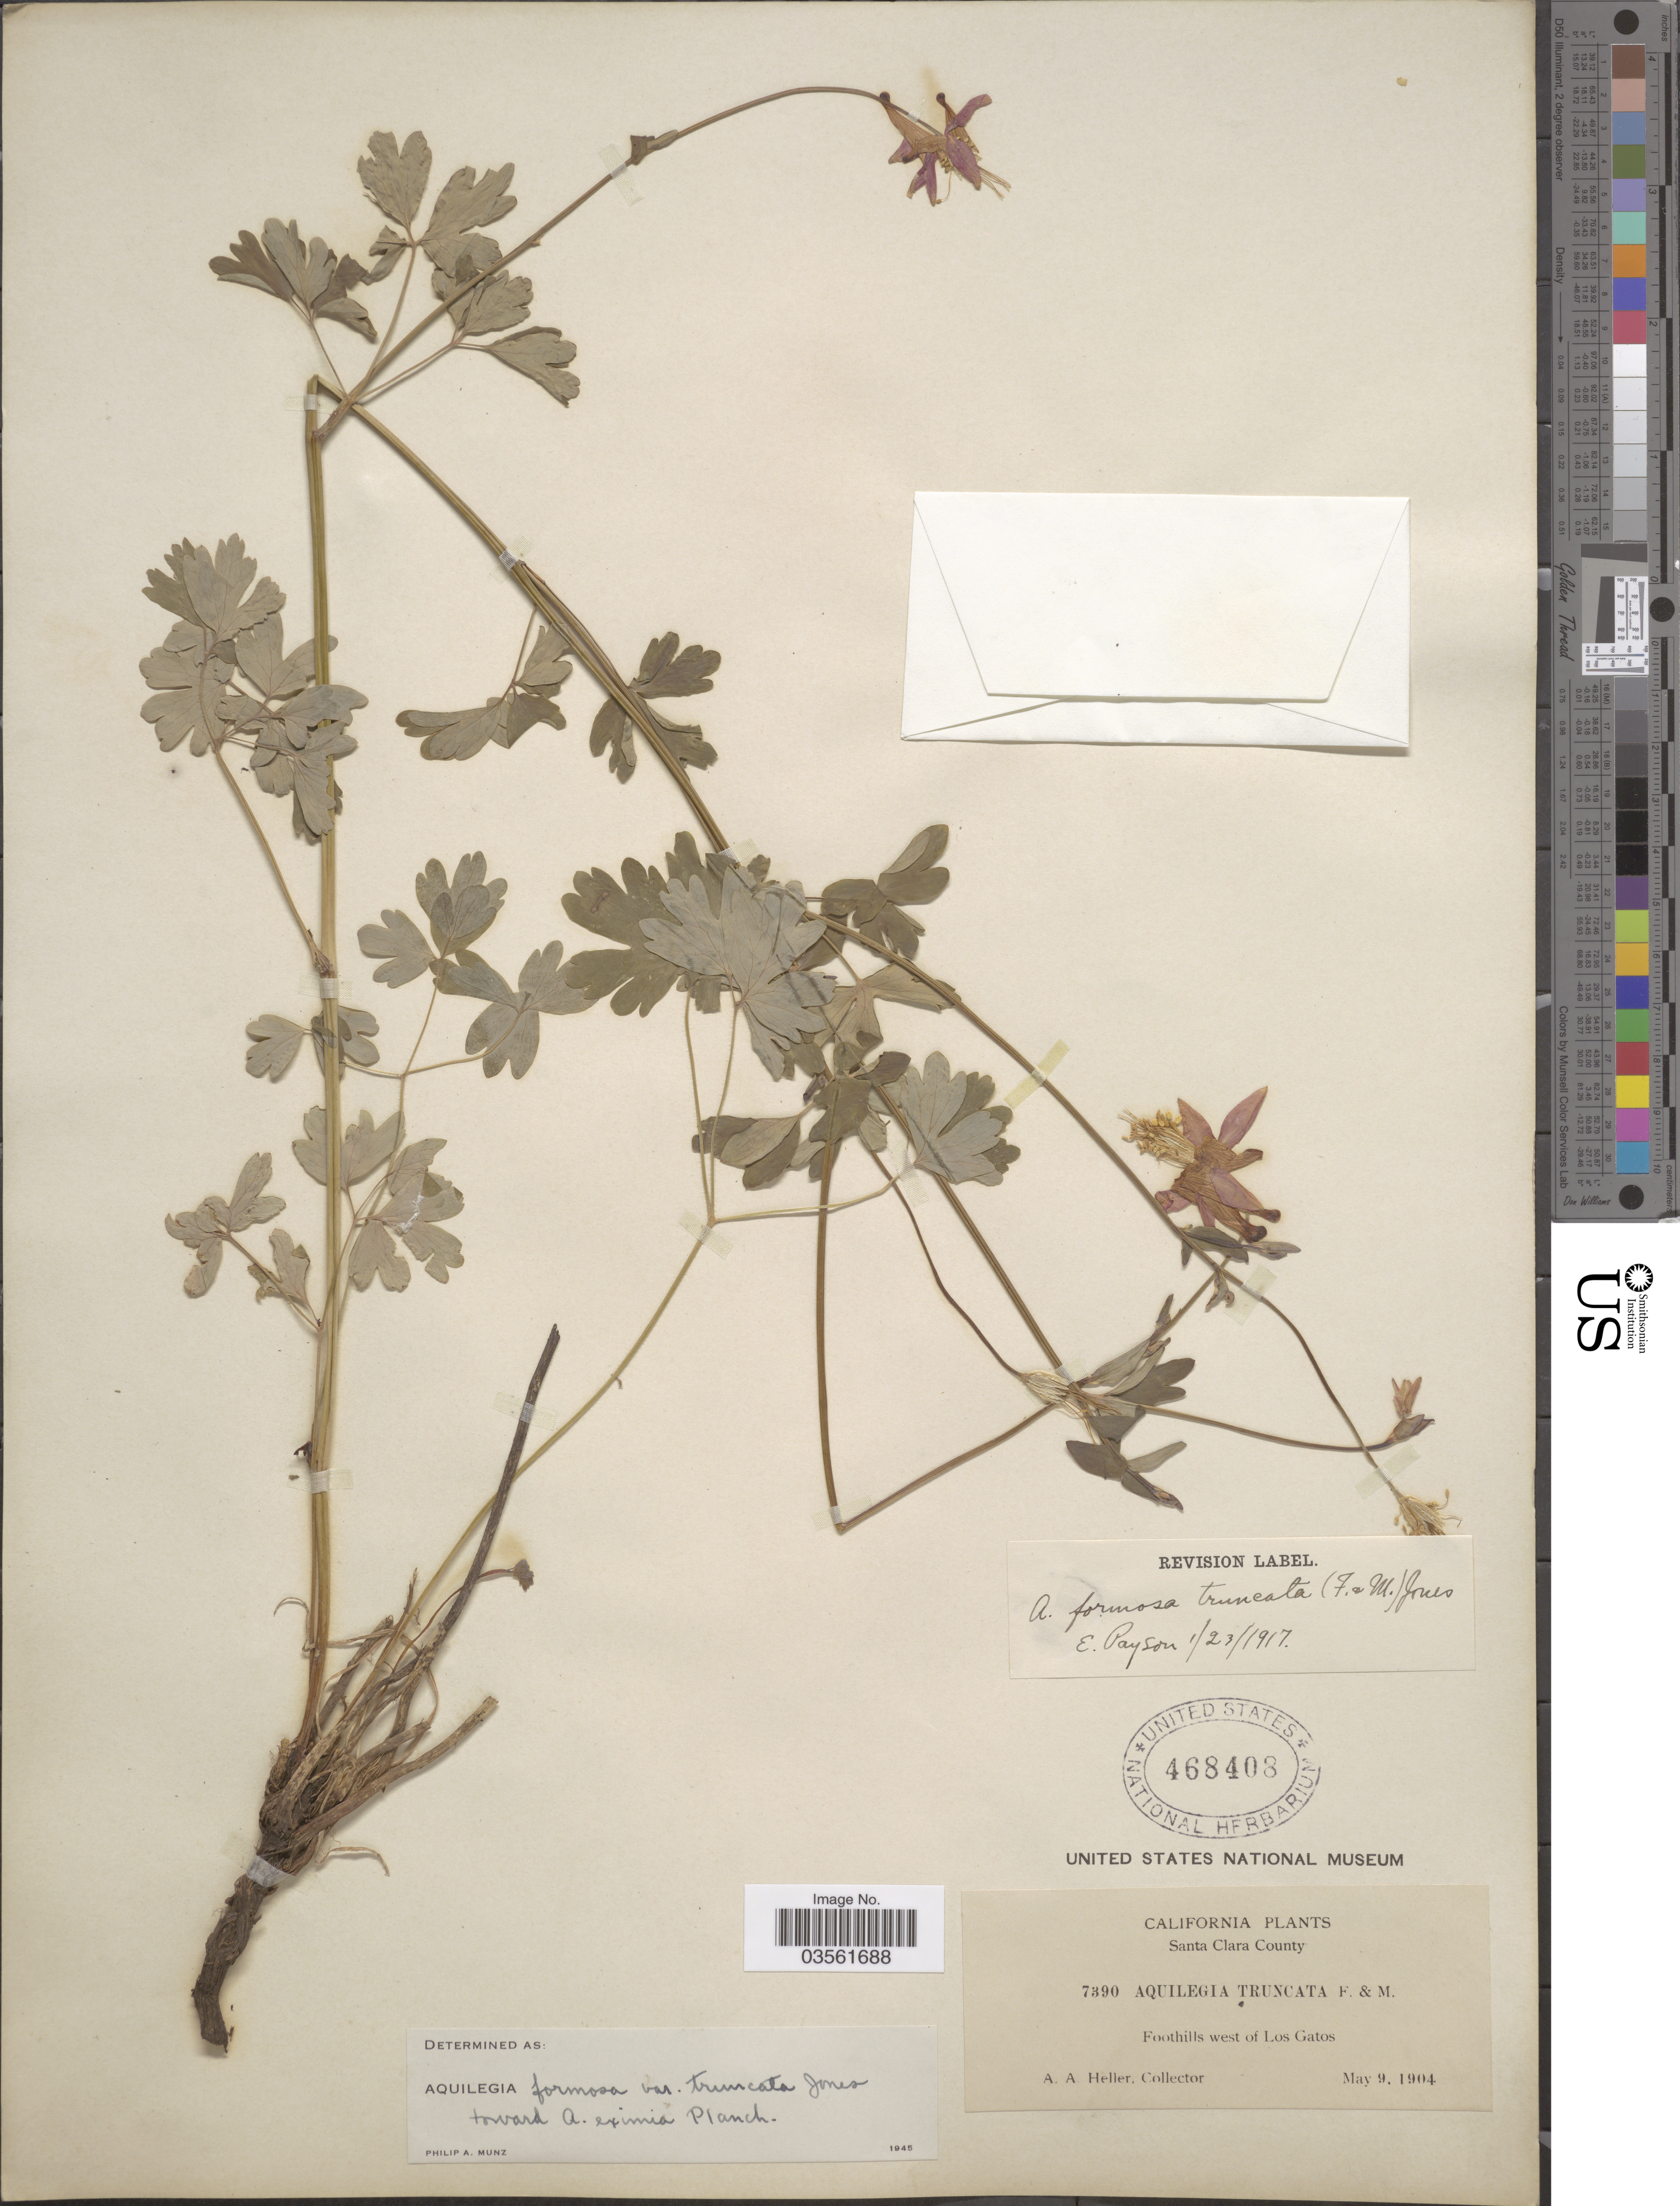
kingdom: Plantae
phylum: Tracheophyta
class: Magnoliopsida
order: Ranunculales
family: Ranunculaceae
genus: Aquilegia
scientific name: Aquilegia formosa var. truncata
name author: M.E. Jones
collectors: A. A. Heller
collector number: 7390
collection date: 1904-05-09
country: United States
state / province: California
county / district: Santa Clara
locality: Santa Clara County. Foothills west of Los Gatos.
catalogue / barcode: US 468408